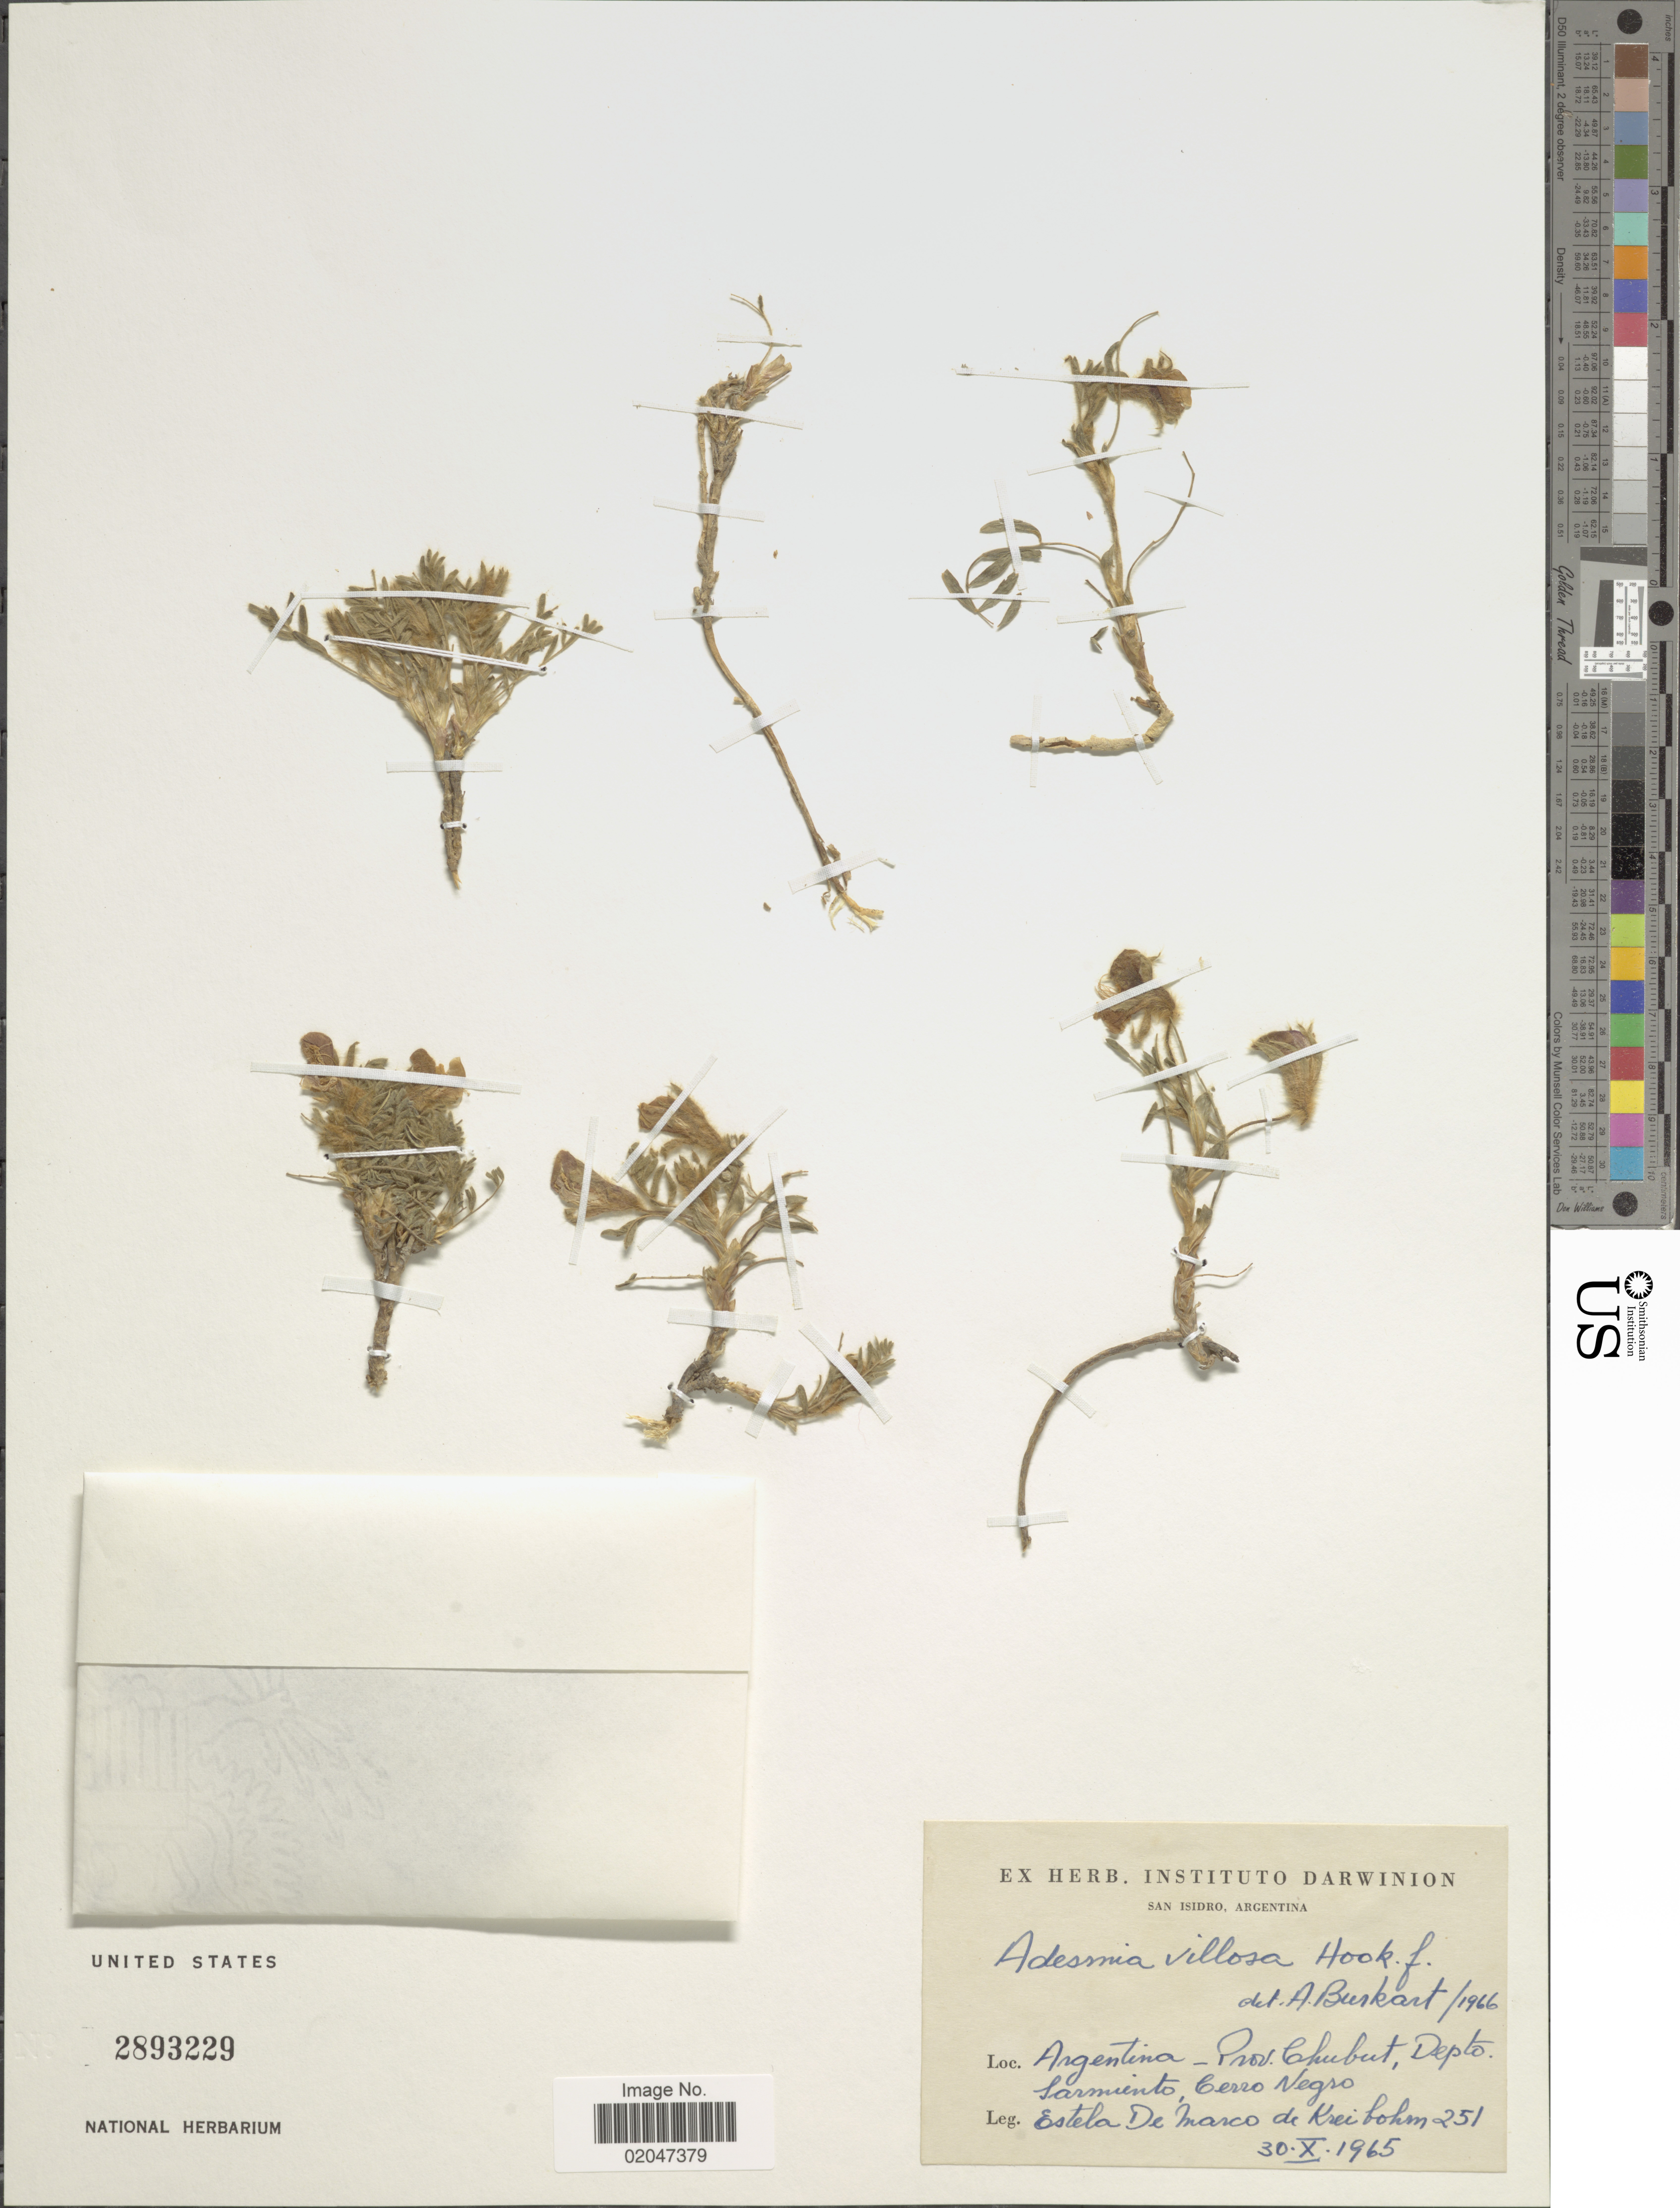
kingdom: Plantae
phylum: Tracheophyta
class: Magnoliopsida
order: Fabales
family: Fabaceae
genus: Adesmia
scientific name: Adesmia villosa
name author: Hook. f.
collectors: E. Kreibohm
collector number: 251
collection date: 1965-10-30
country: Argentina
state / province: Chubut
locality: Depto. Sarmiento, Cerro Negro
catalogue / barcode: US 2893229